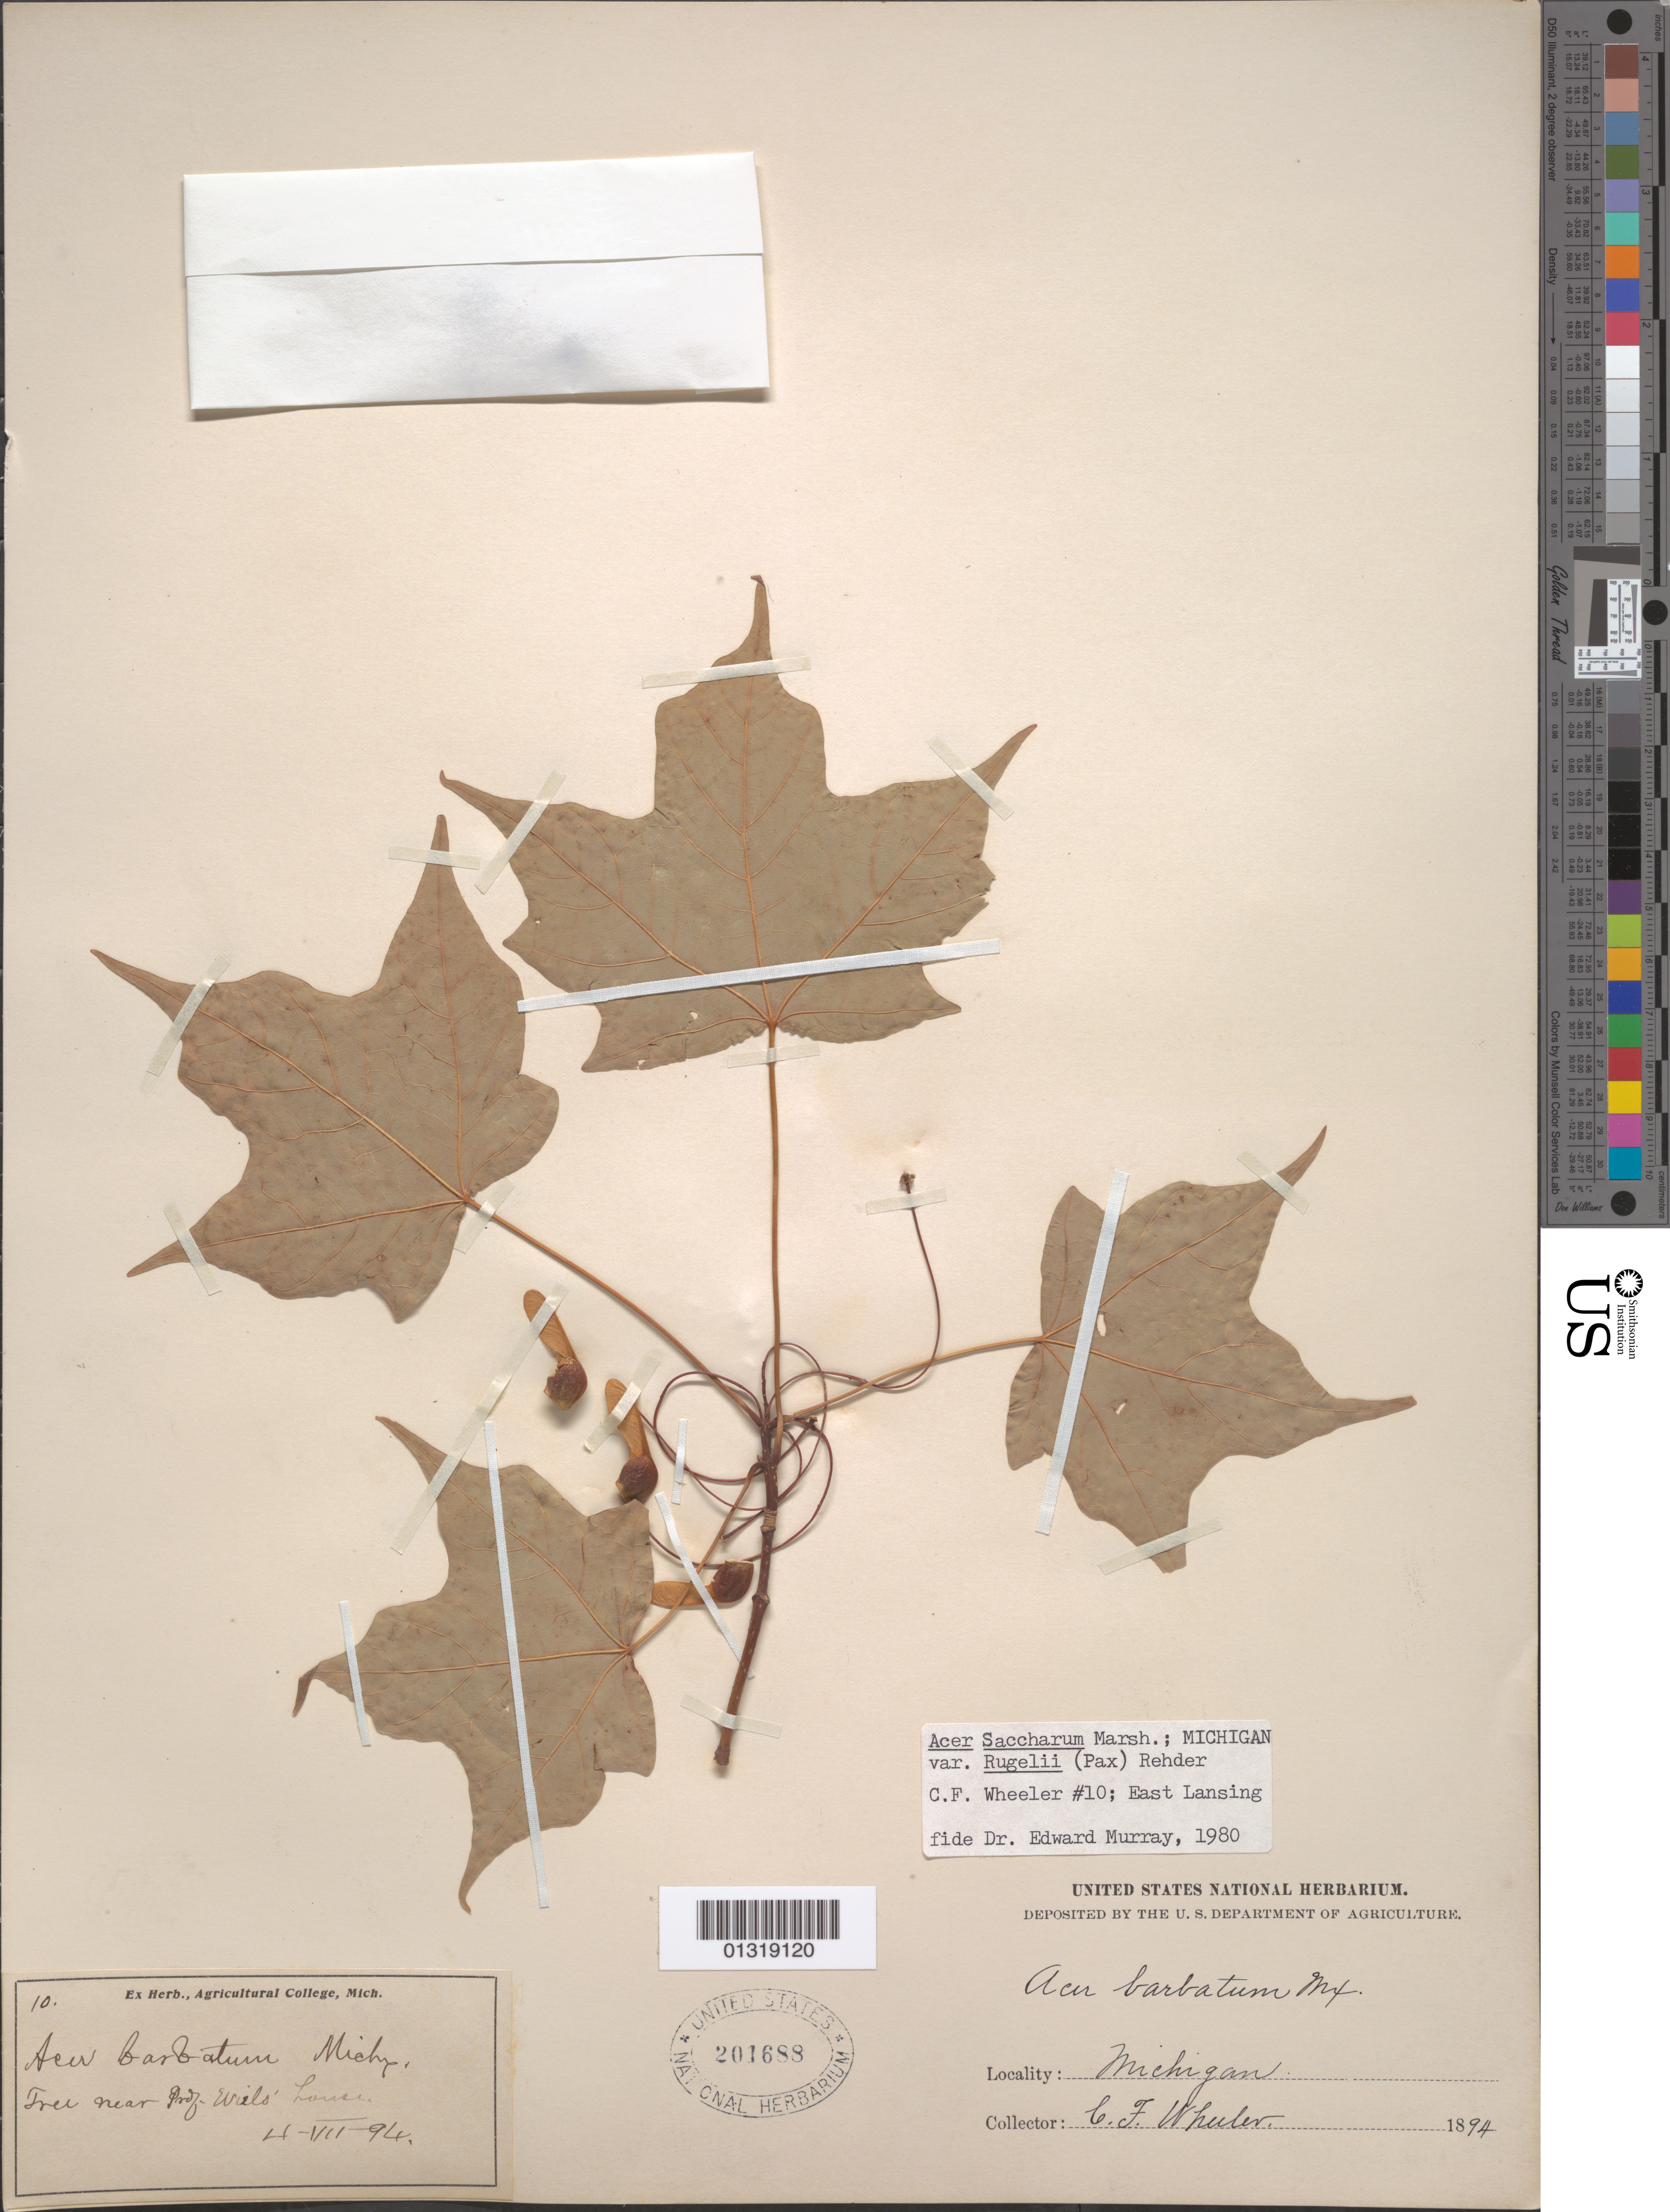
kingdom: Plantae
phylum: Tracheophyta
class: Magnoliopsida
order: Sapindales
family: Sapindaceae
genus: Acer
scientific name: Acer saccharum var. rugelii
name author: (Pax) Rehder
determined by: Murray, Edward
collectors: C. Wheeler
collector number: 10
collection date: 1894-07-04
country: United States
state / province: Michigan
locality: Agricultural College [East Lansing, MI?], near the Prof. Wiel's house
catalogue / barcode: US 201688